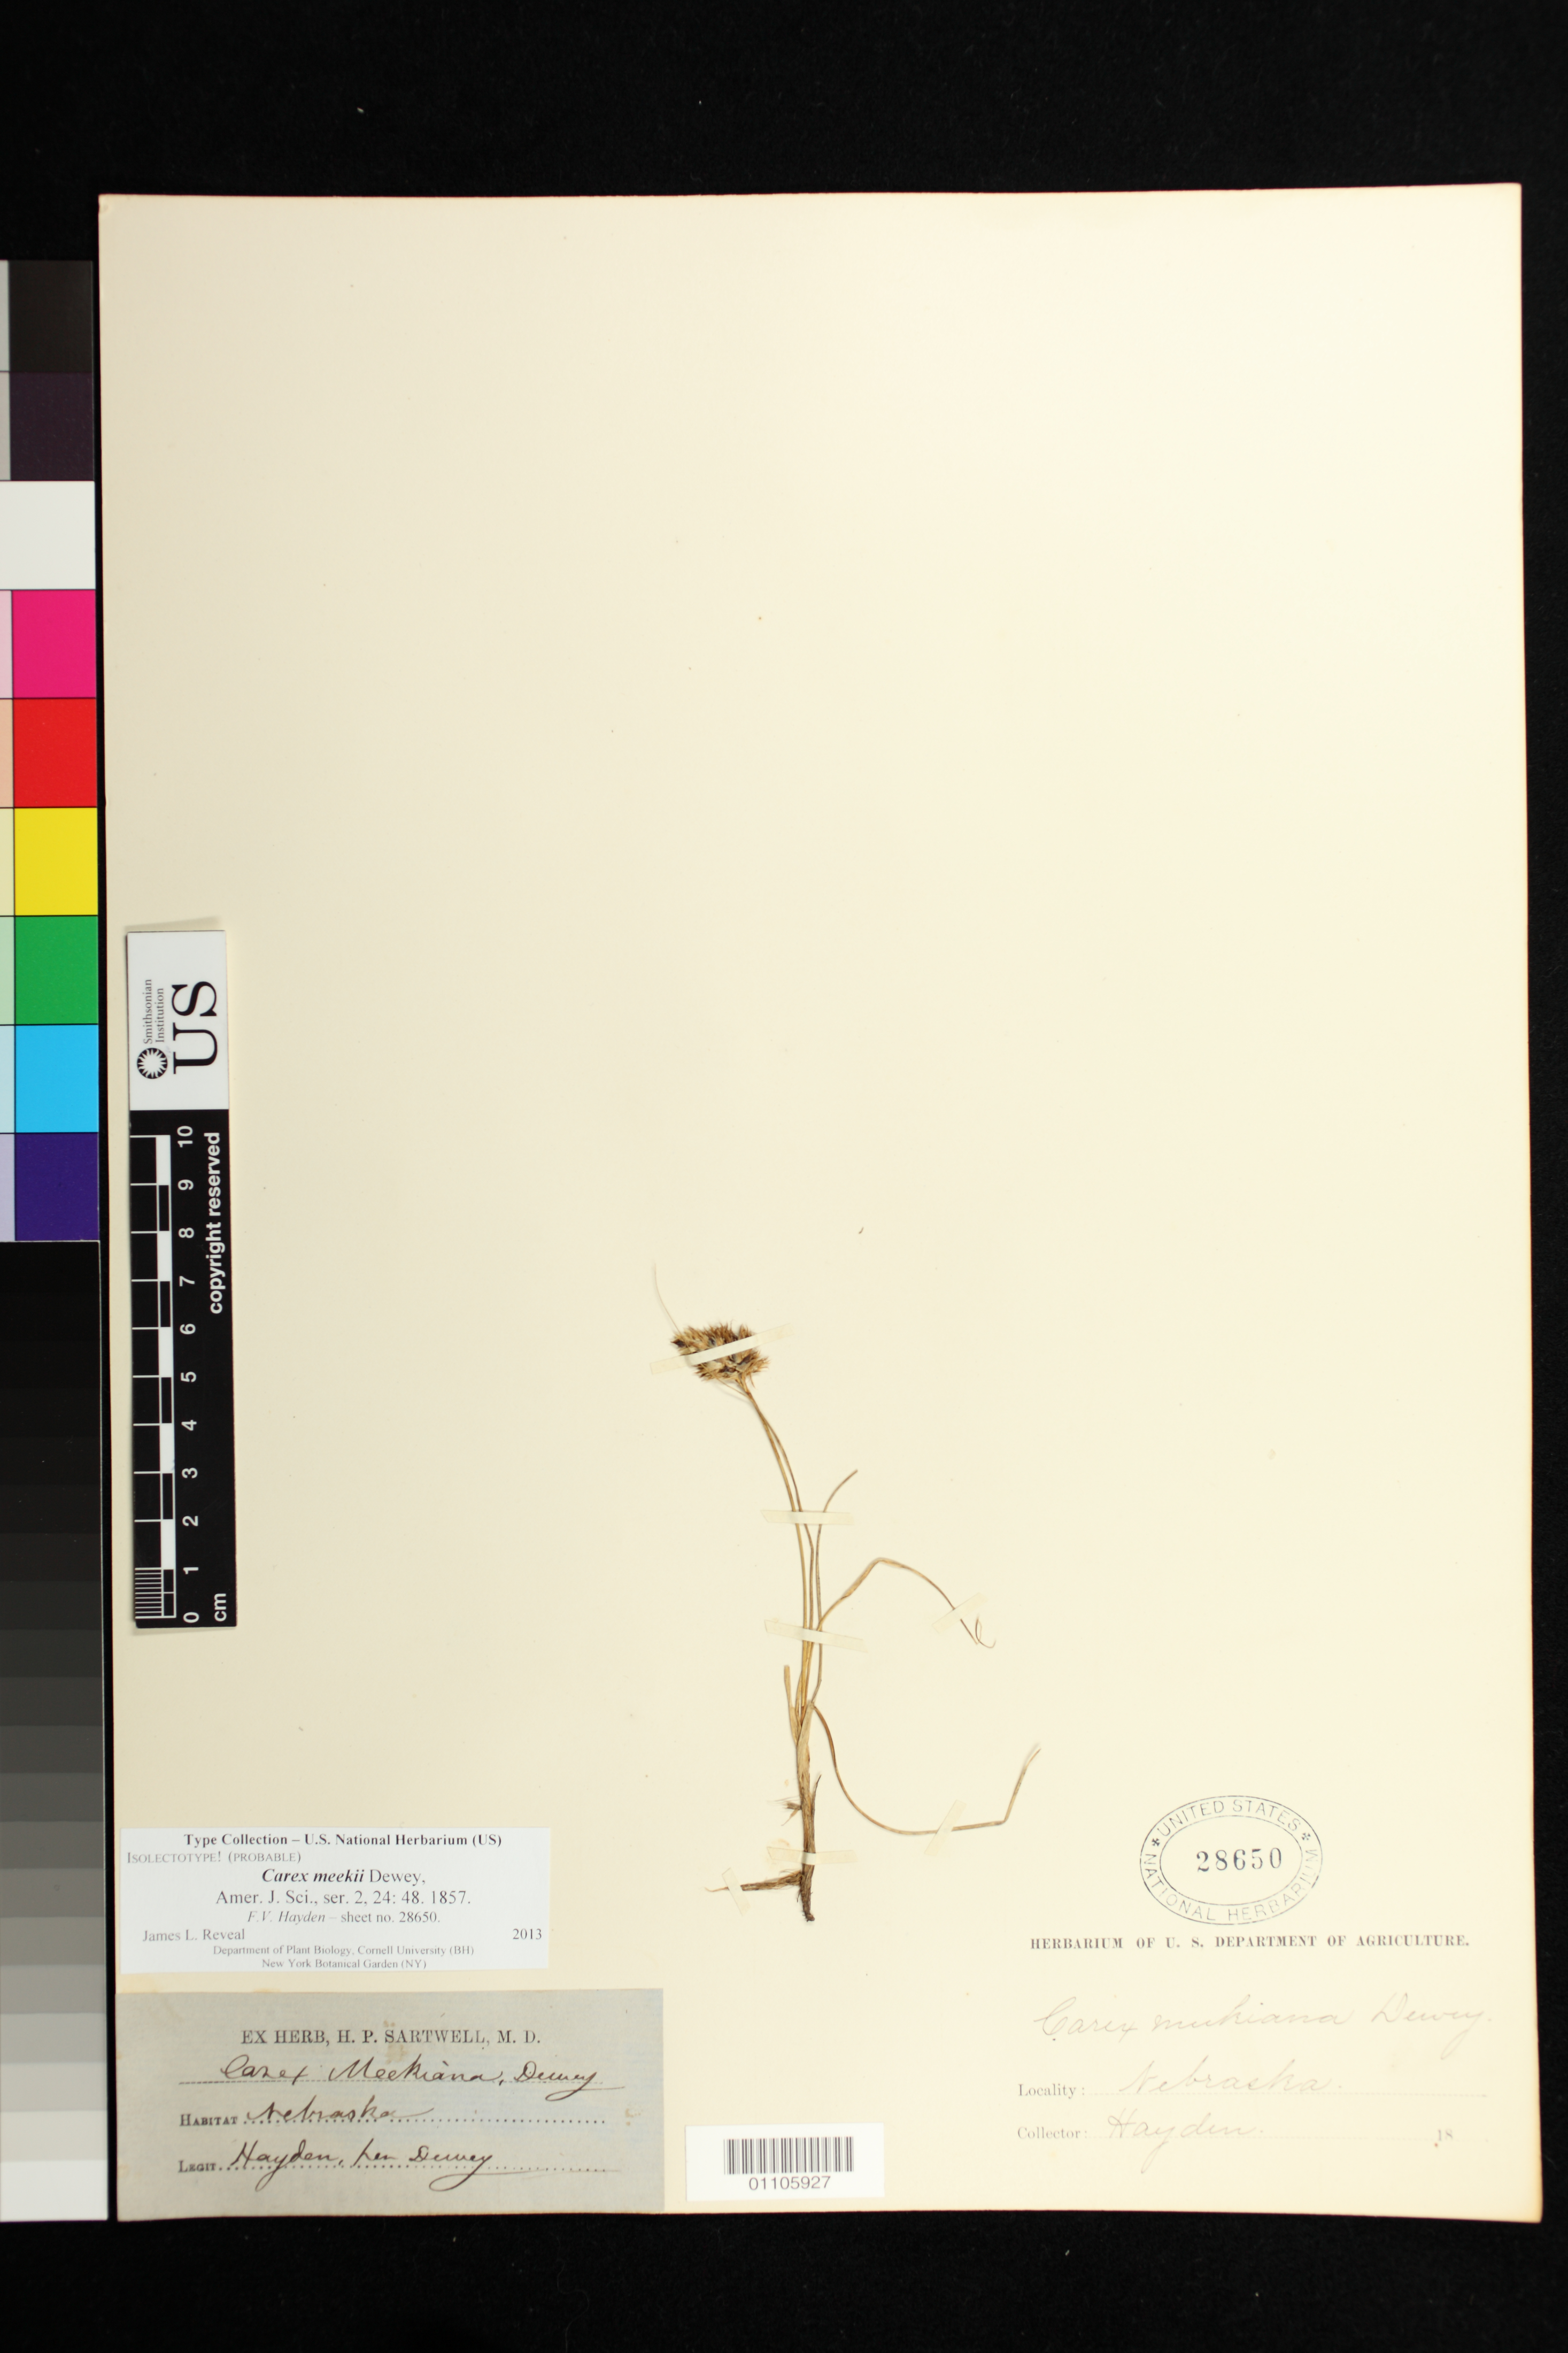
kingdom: Plantae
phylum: Tracheophyta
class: Liliopsida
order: Poales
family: Cyperaceae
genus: Carex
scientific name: Carex meekii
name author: Dewey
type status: Type Collection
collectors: F. Hayden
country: United States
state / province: Nebraska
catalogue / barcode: US 28650